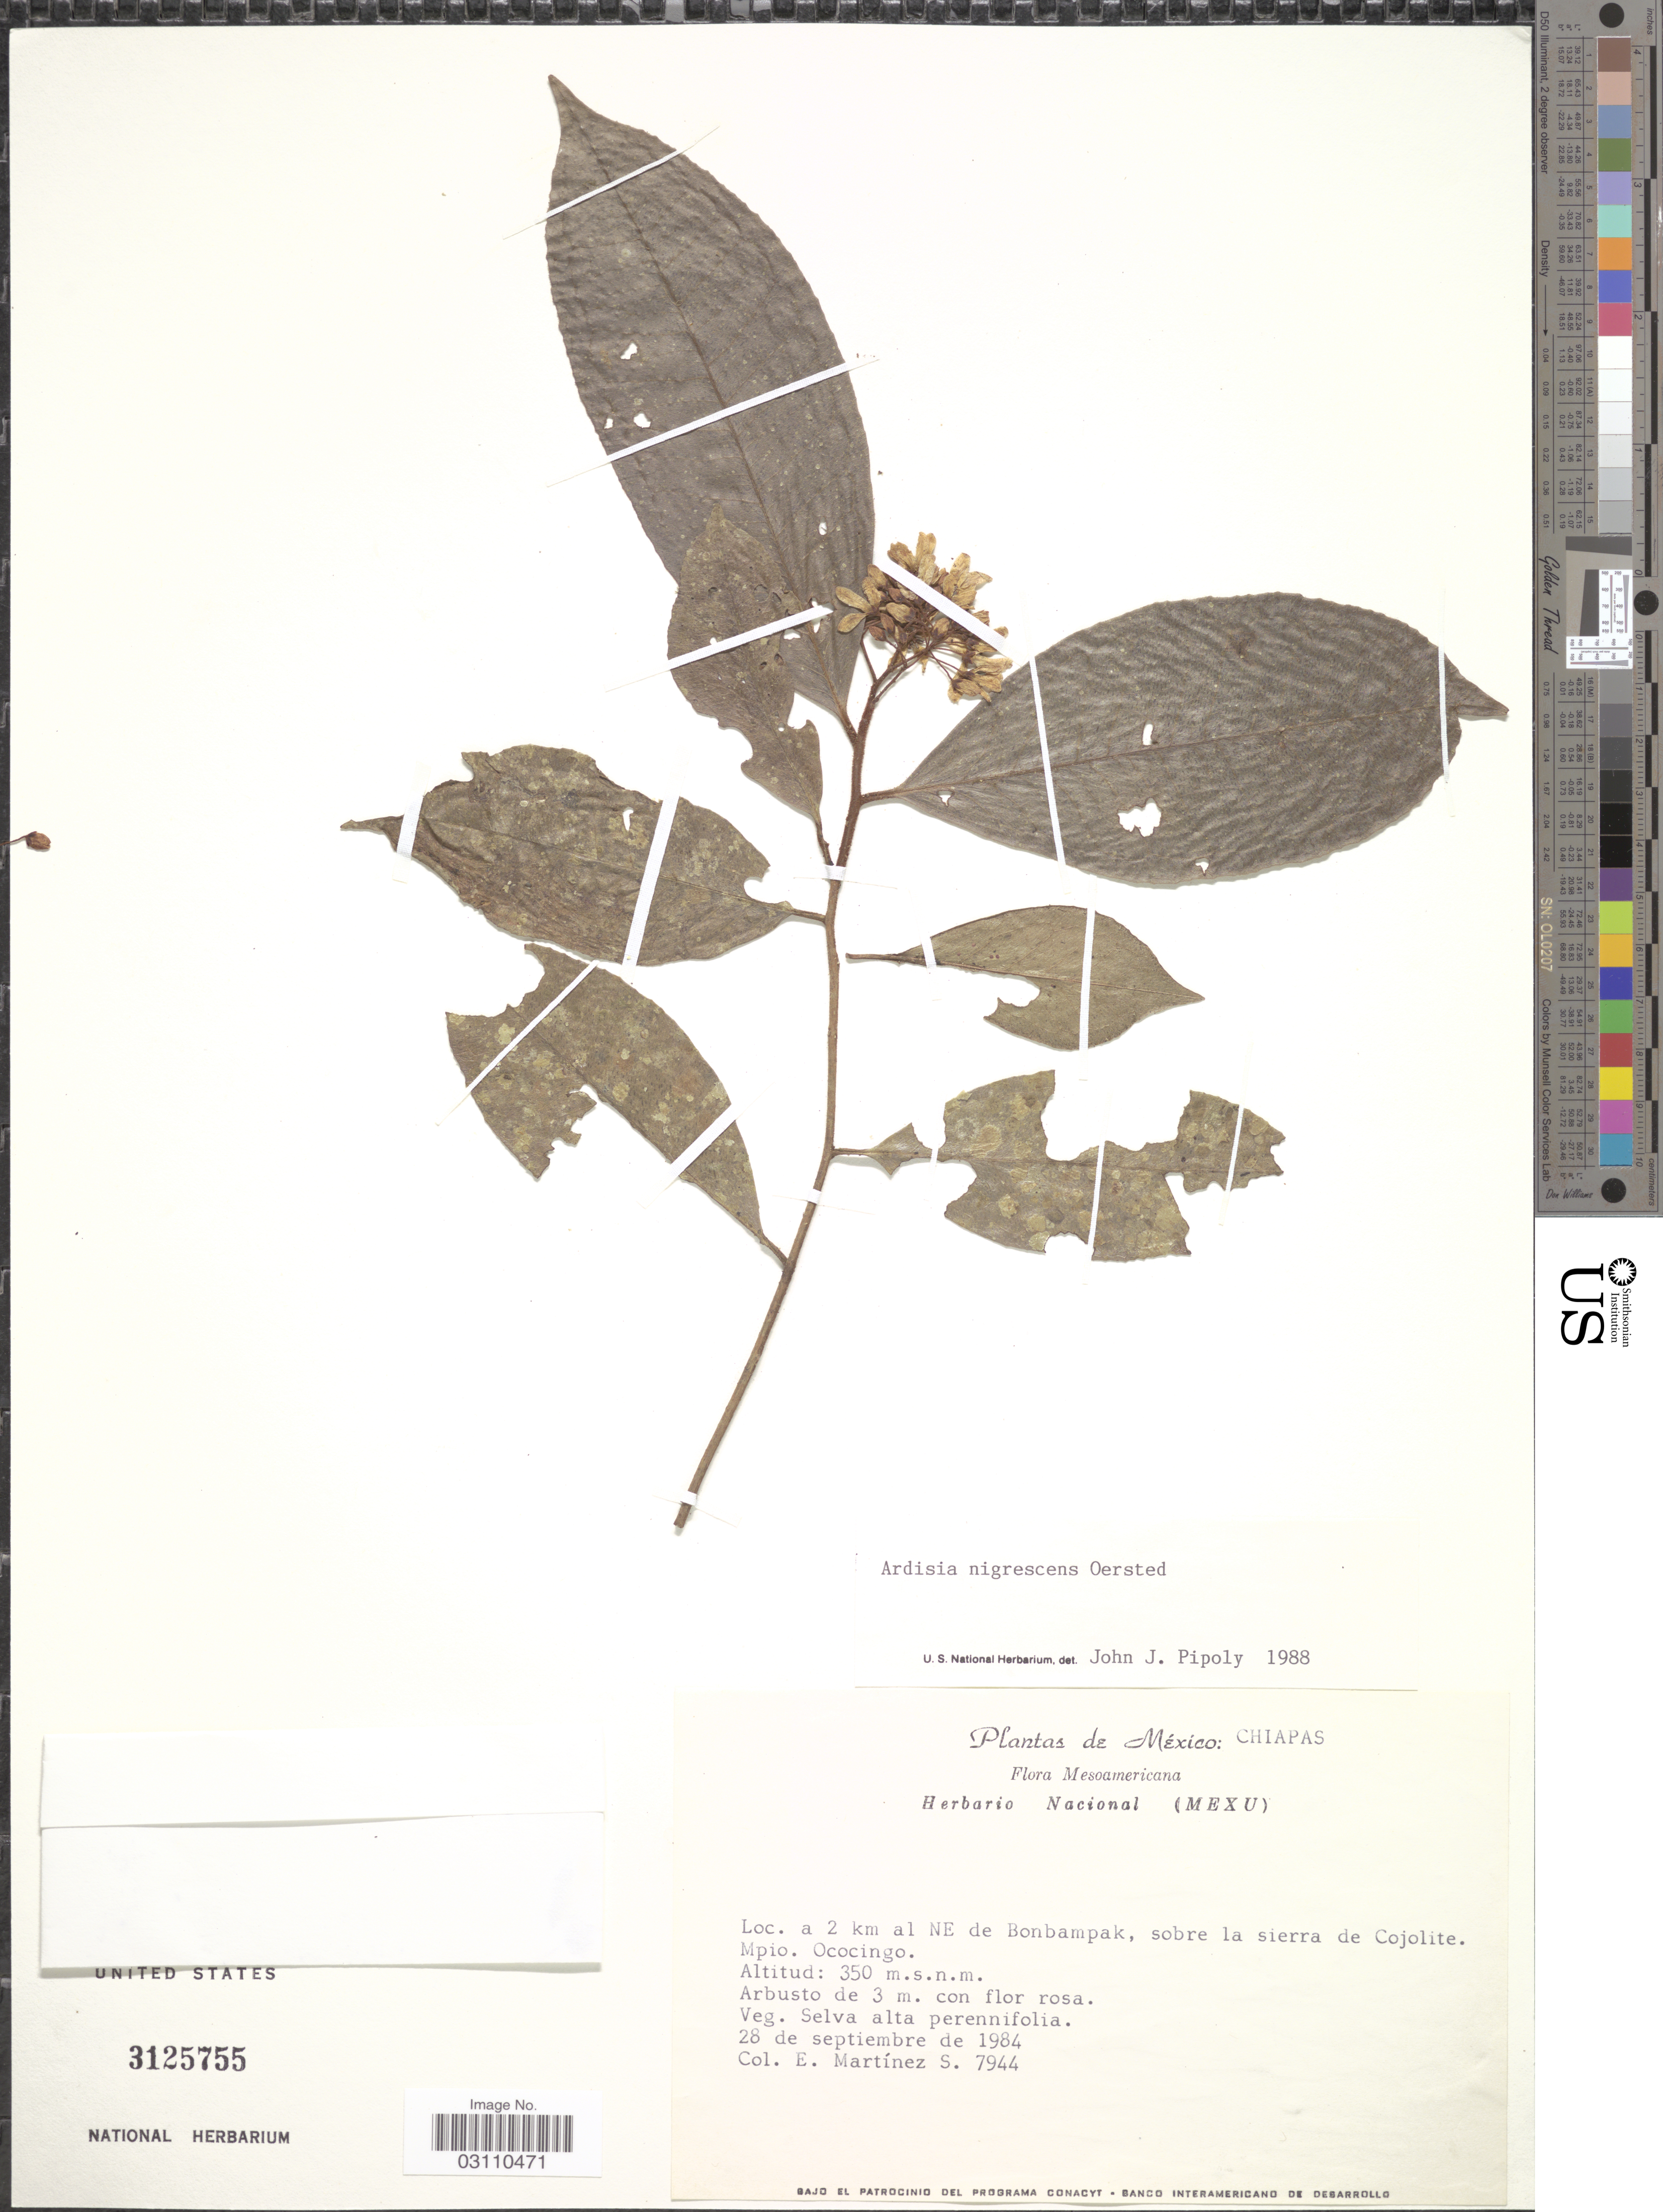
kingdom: Plantae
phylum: Tracheophyta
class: Magnoliopsida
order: Ericales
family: Primulaceae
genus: Ardisia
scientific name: Ardisia nigrescens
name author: Oerst.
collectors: E. M. Martínez S.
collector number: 7944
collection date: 1984-09-28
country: Mexico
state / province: Chiapas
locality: A 2 km al NE de Bonbampak, sobre la sierra de Cojolite. Mpio. Ococingo.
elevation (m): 350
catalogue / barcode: US 3125755